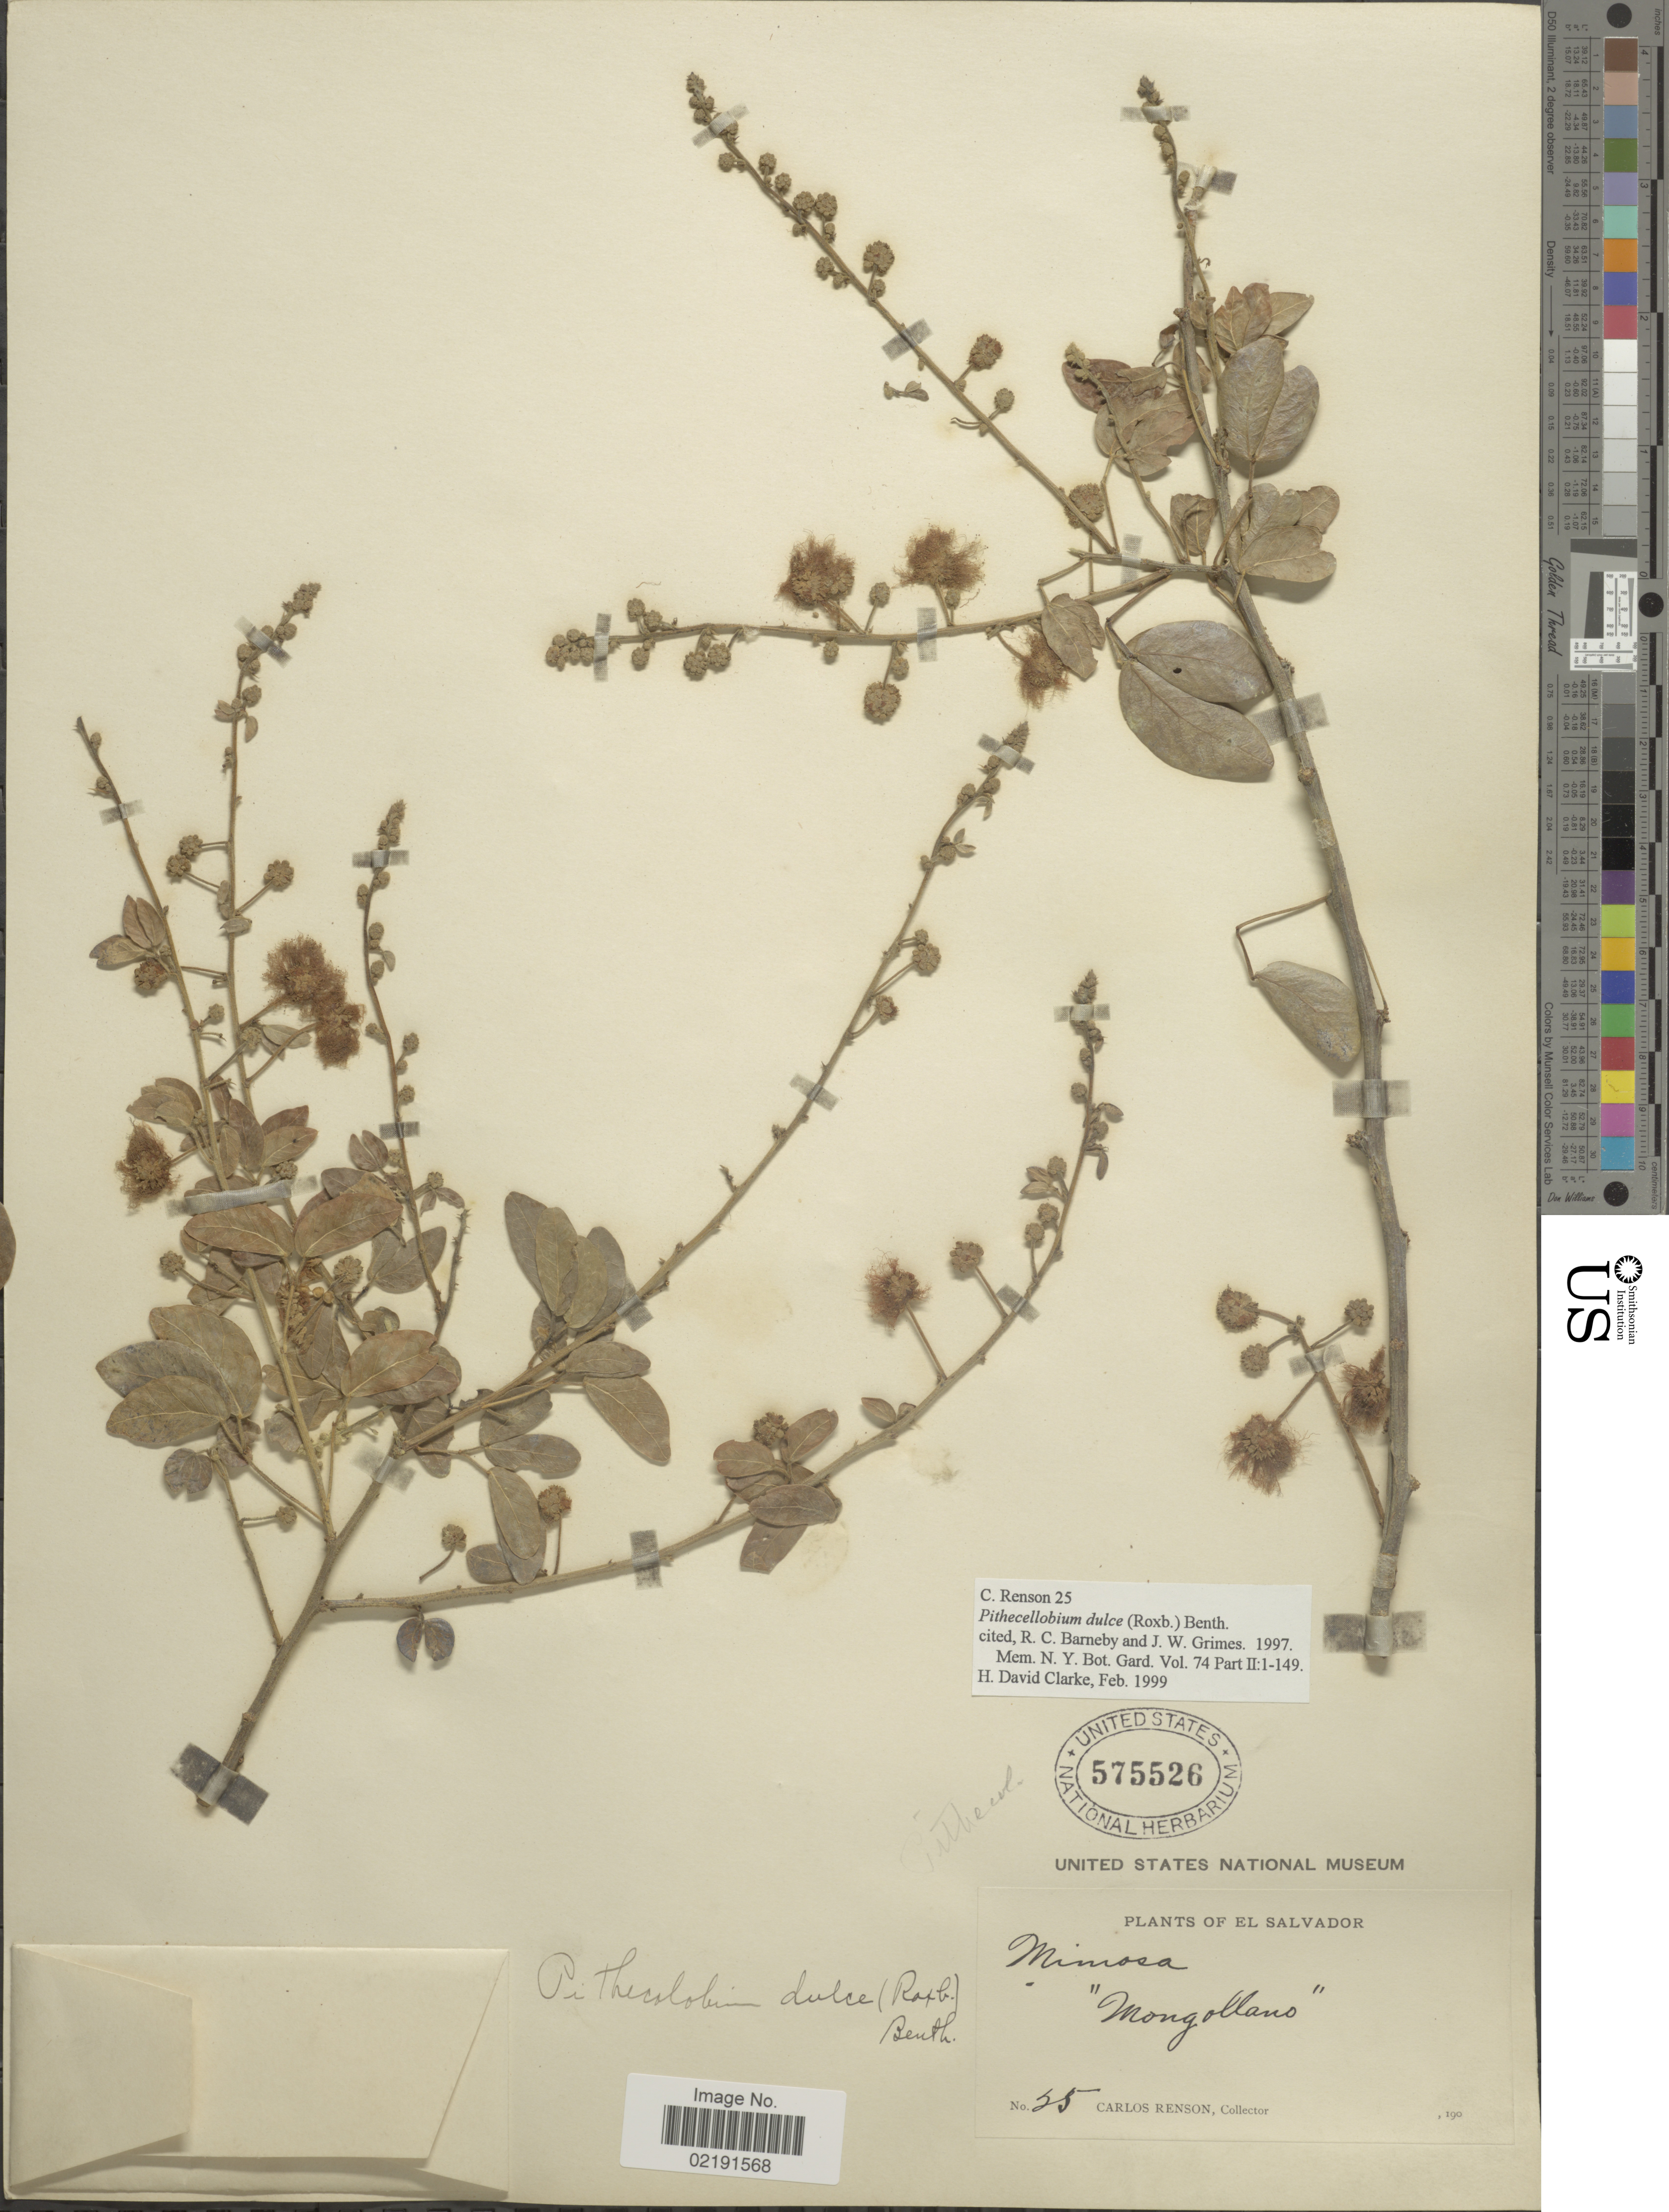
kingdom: Plantae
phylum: Tracheophyta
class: Magnoliopsida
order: Fabales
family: Fabaceae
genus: Pithecellobium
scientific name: Pithecellobium dulce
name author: (Roxb.) Benth.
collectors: C. Renson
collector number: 55*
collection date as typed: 190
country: El Salvador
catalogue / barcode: US 575526